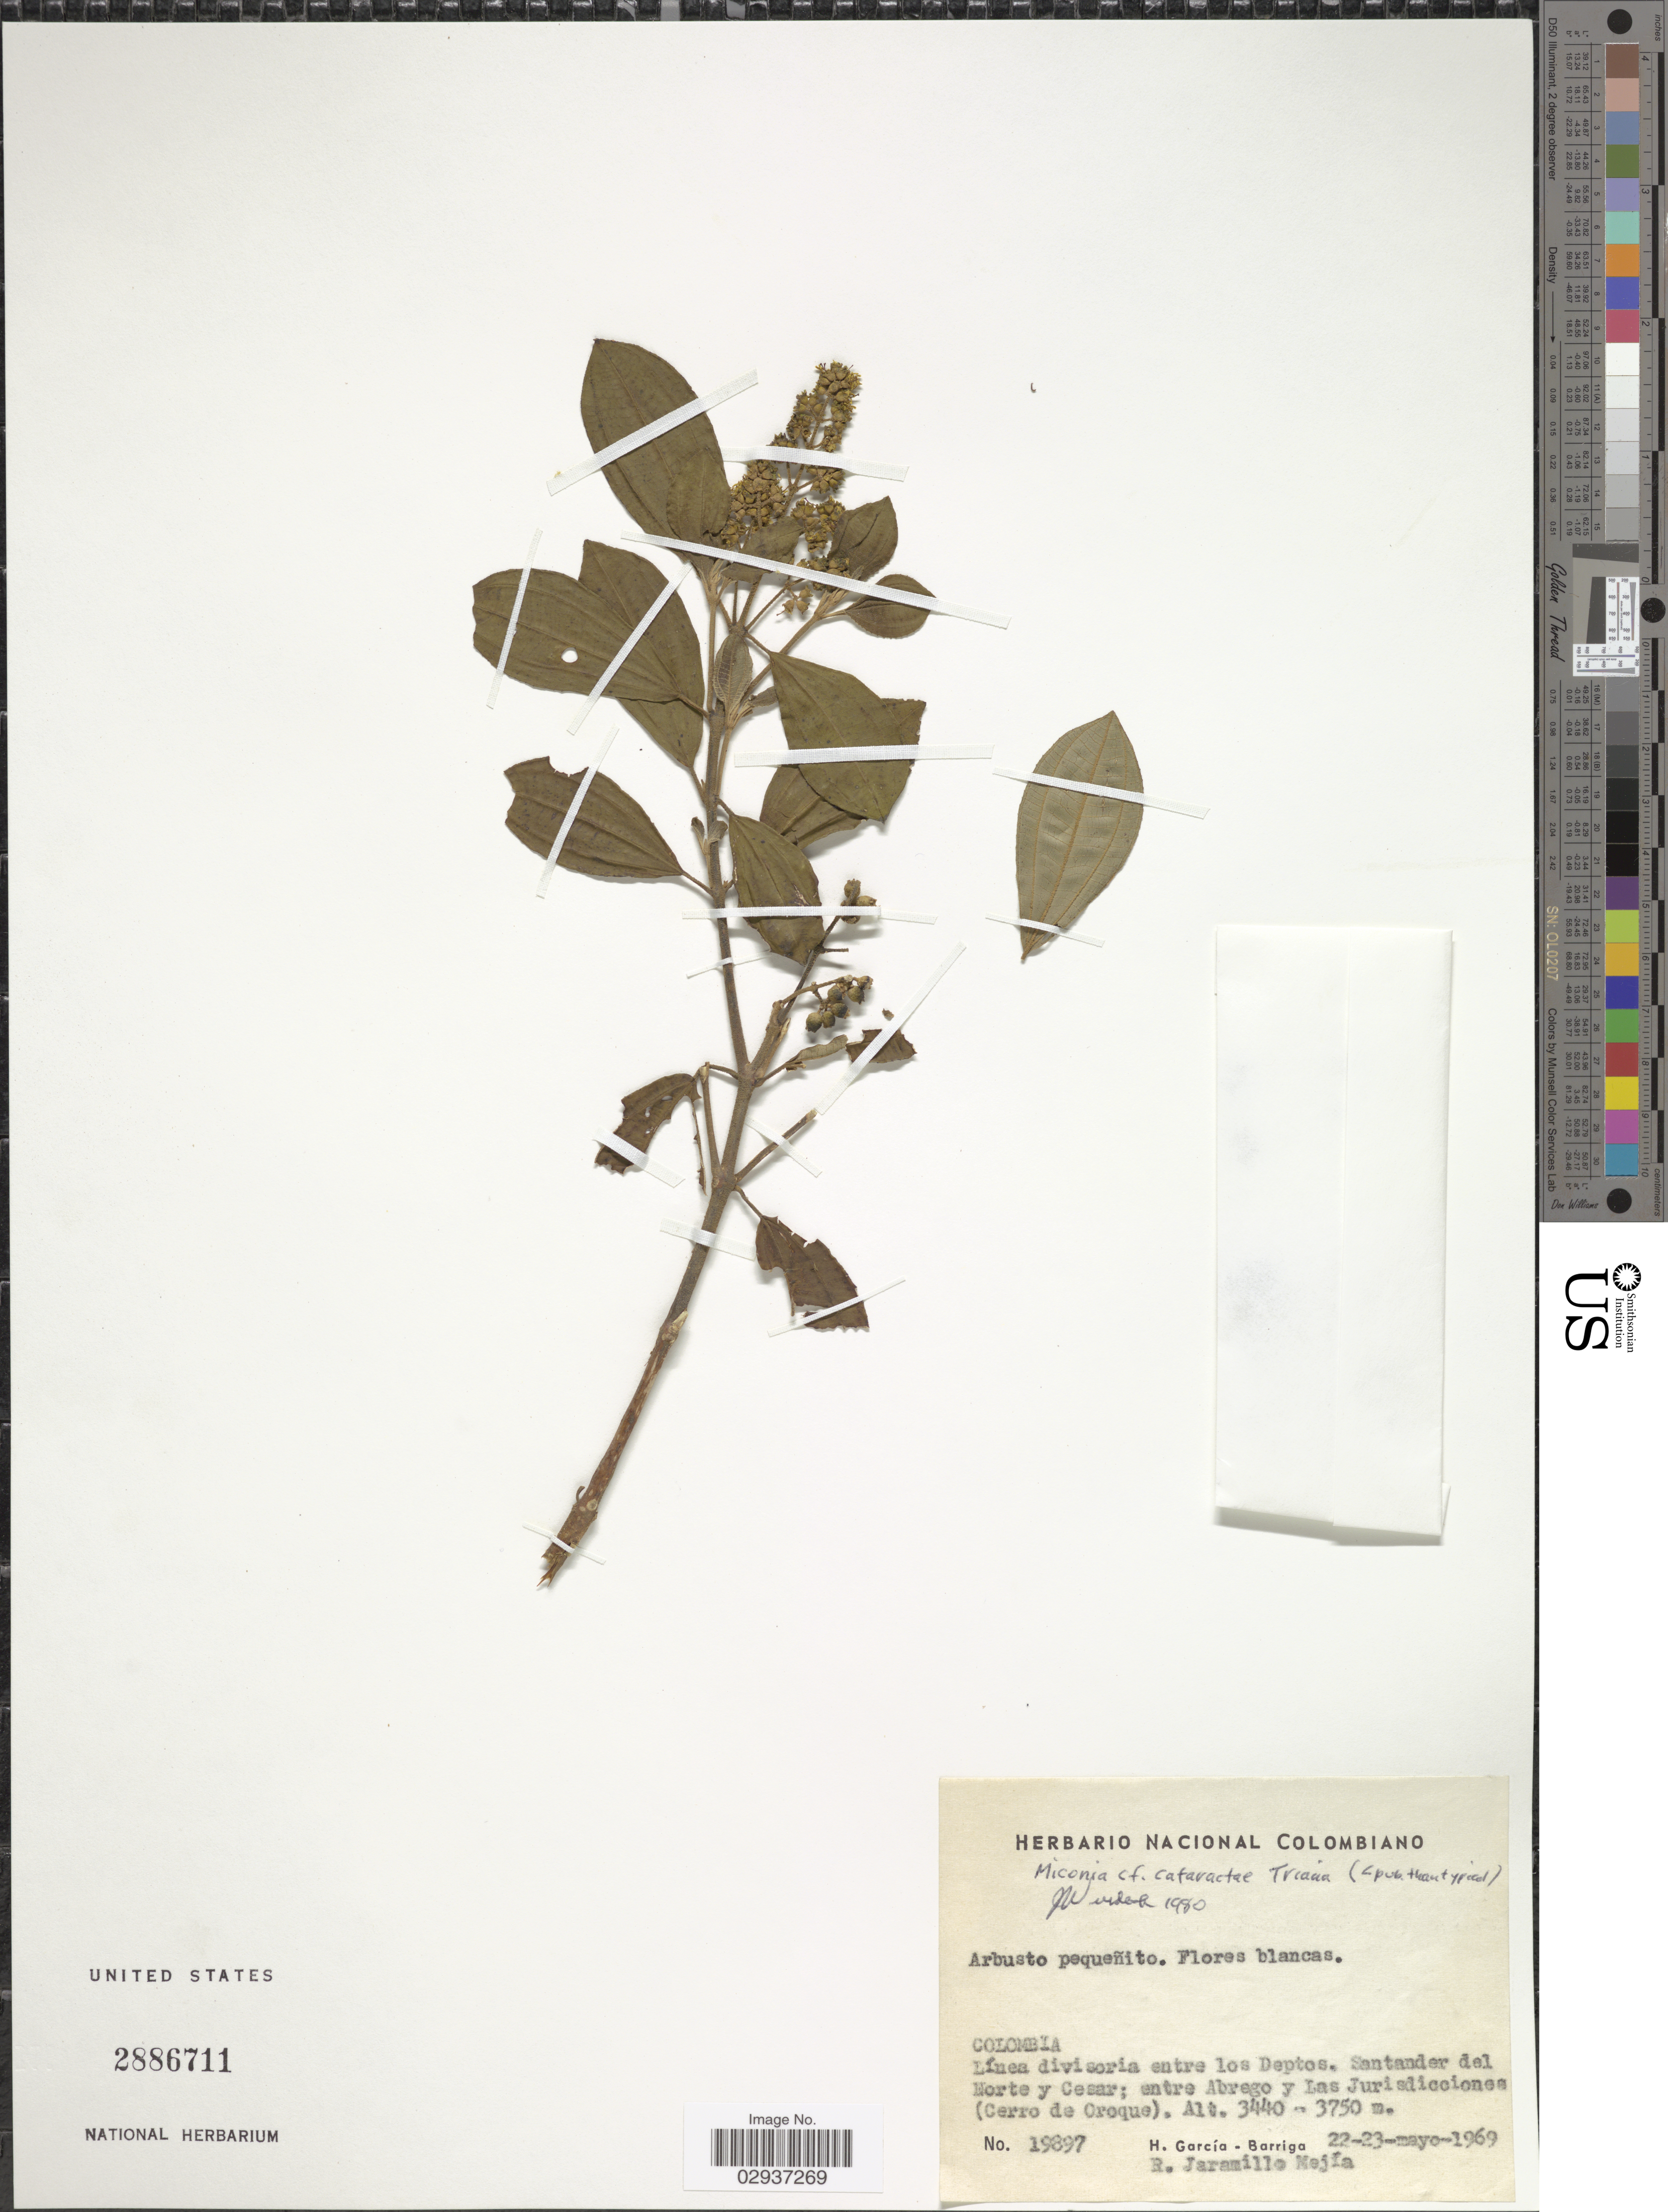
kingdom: Plantae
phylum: Tracheophyta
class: Magnoliopsida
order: Myrtales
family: Melastomataceae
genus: Miconia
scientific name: Miconia cataractae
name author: Triana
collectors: H. García Barriga & R. Jaramillo M.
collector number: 19897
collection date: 1969-05-22/1969-05-23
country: Colombia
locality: Línea divisoria entre los Deptos. Santander del Norte y Cesar; entre Abrego y Las Jurisdicciones (Cerro de Oroque).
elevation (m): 3440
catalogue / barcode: US 2886711